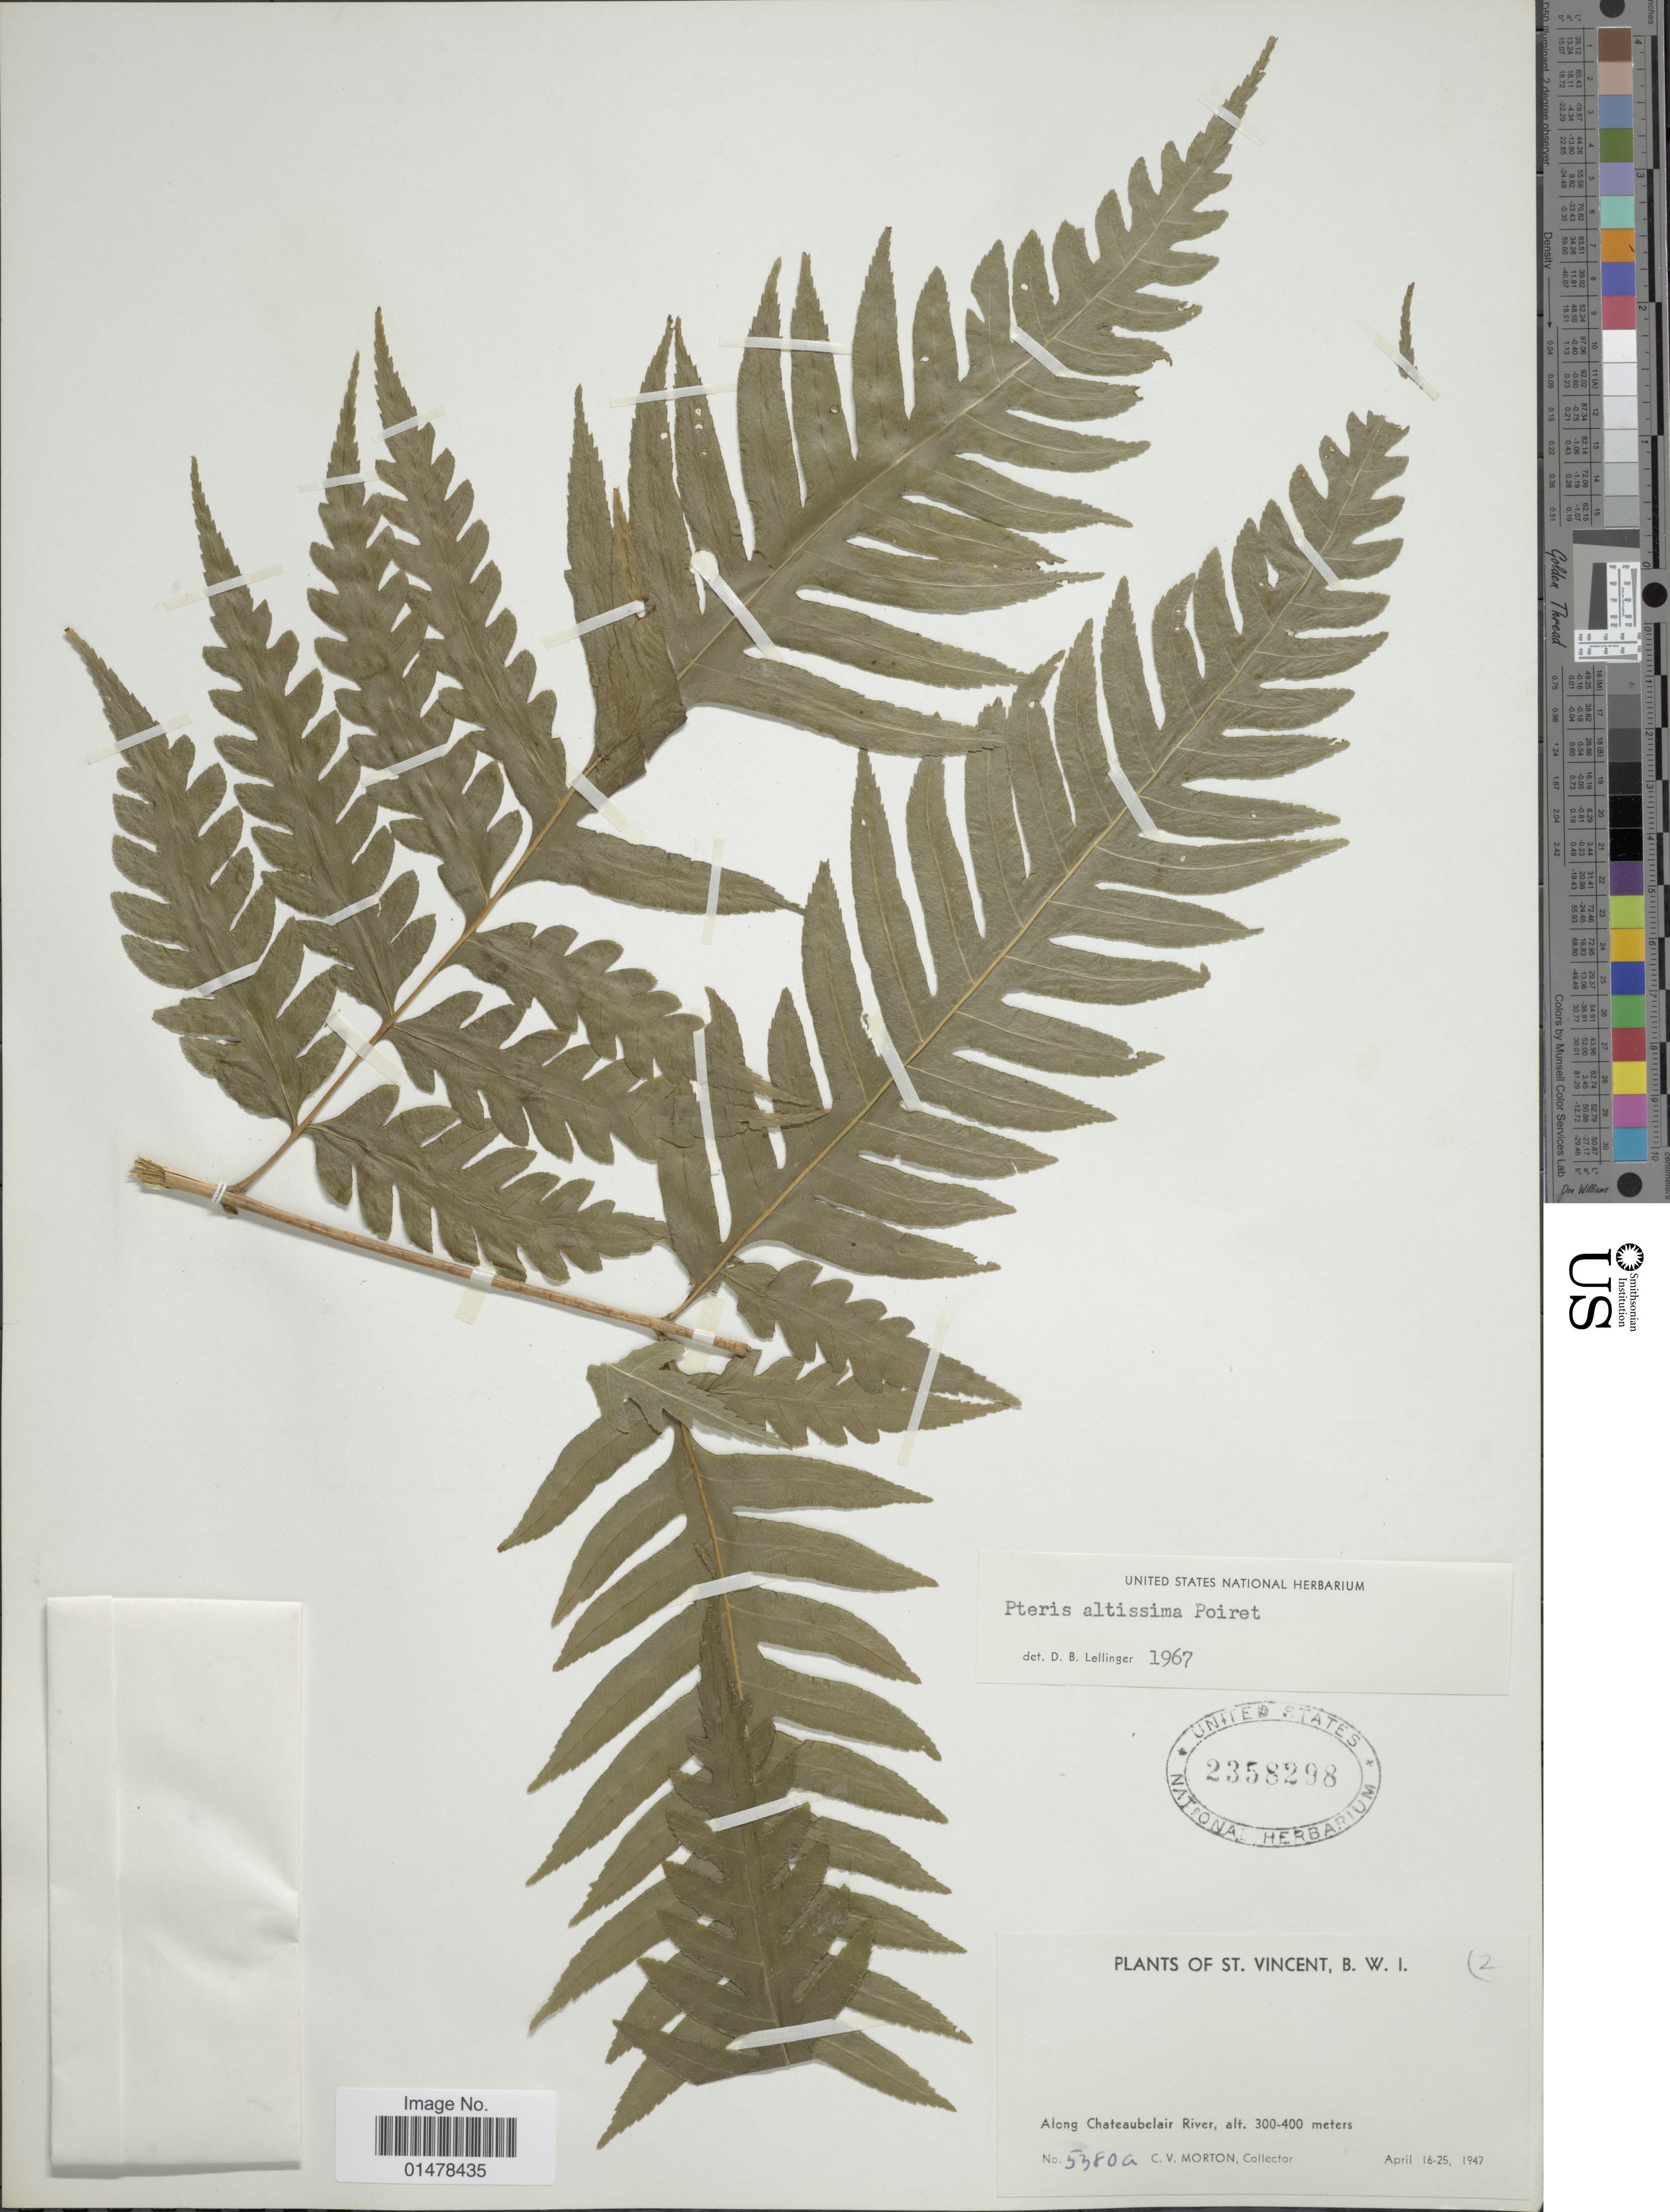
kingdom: Plantae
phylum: Tracheophyta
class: Polypodiopsida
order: Polypodiales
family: Pteridaceae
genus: Pteris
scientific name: Pteris altissima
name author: Poir.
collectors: C. V. Morton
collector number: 5380a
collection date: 1947-04-16/1947-04-25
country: St. Vincent - Grenadines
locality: Plants of St. Vincent, B.W.I., along Chateaubelair River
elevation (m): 300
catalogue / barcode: US 2358298